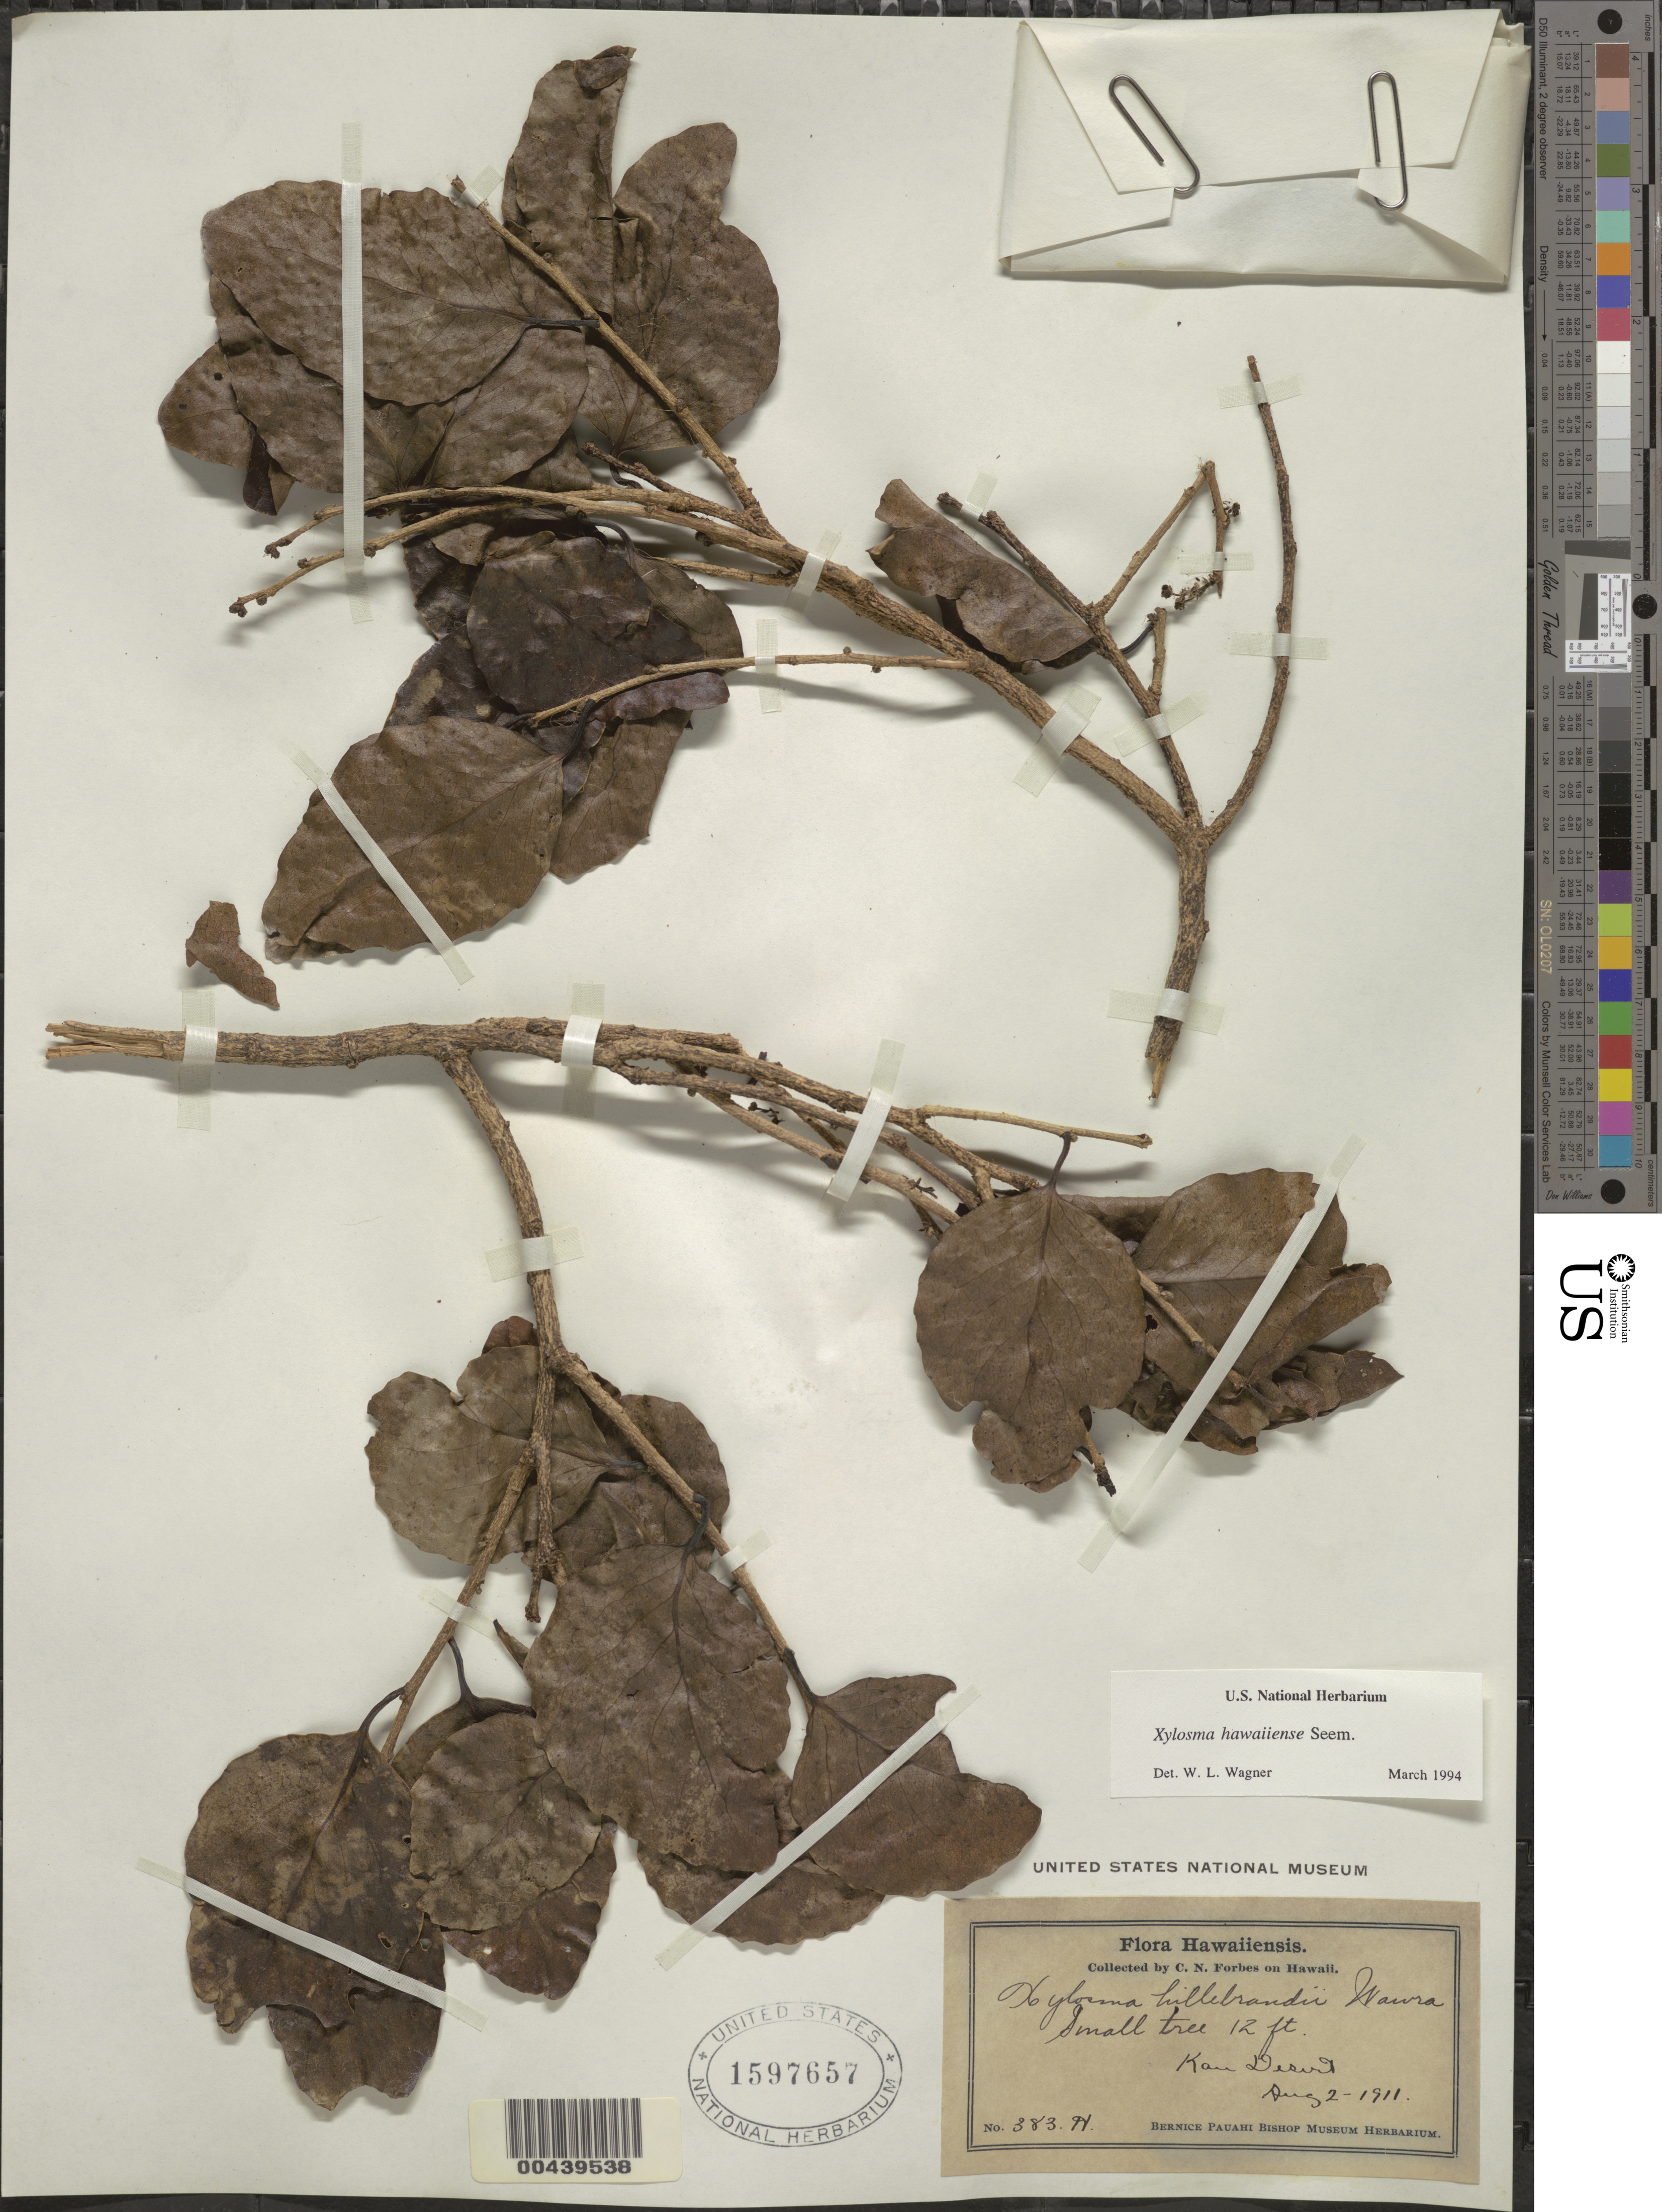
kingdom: Plantae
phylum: Tracheophyta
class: Magnoliopsida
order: Malpighiales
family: Salicaceae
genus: Xylosma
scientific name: Xylosma hawaiensis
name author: Seem.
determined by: Wagner, W. L., (BOT), Smithsonian Institution - National Museum of Natural History (UNITED STATES)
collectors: C. N. Forbes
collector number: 383.H.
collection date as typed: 2 Aug 1911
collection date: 1911-08-02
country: United States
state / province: Hawaii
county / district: Hawaii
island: Hawaii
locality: Kau Desert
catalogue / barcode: US 1597657